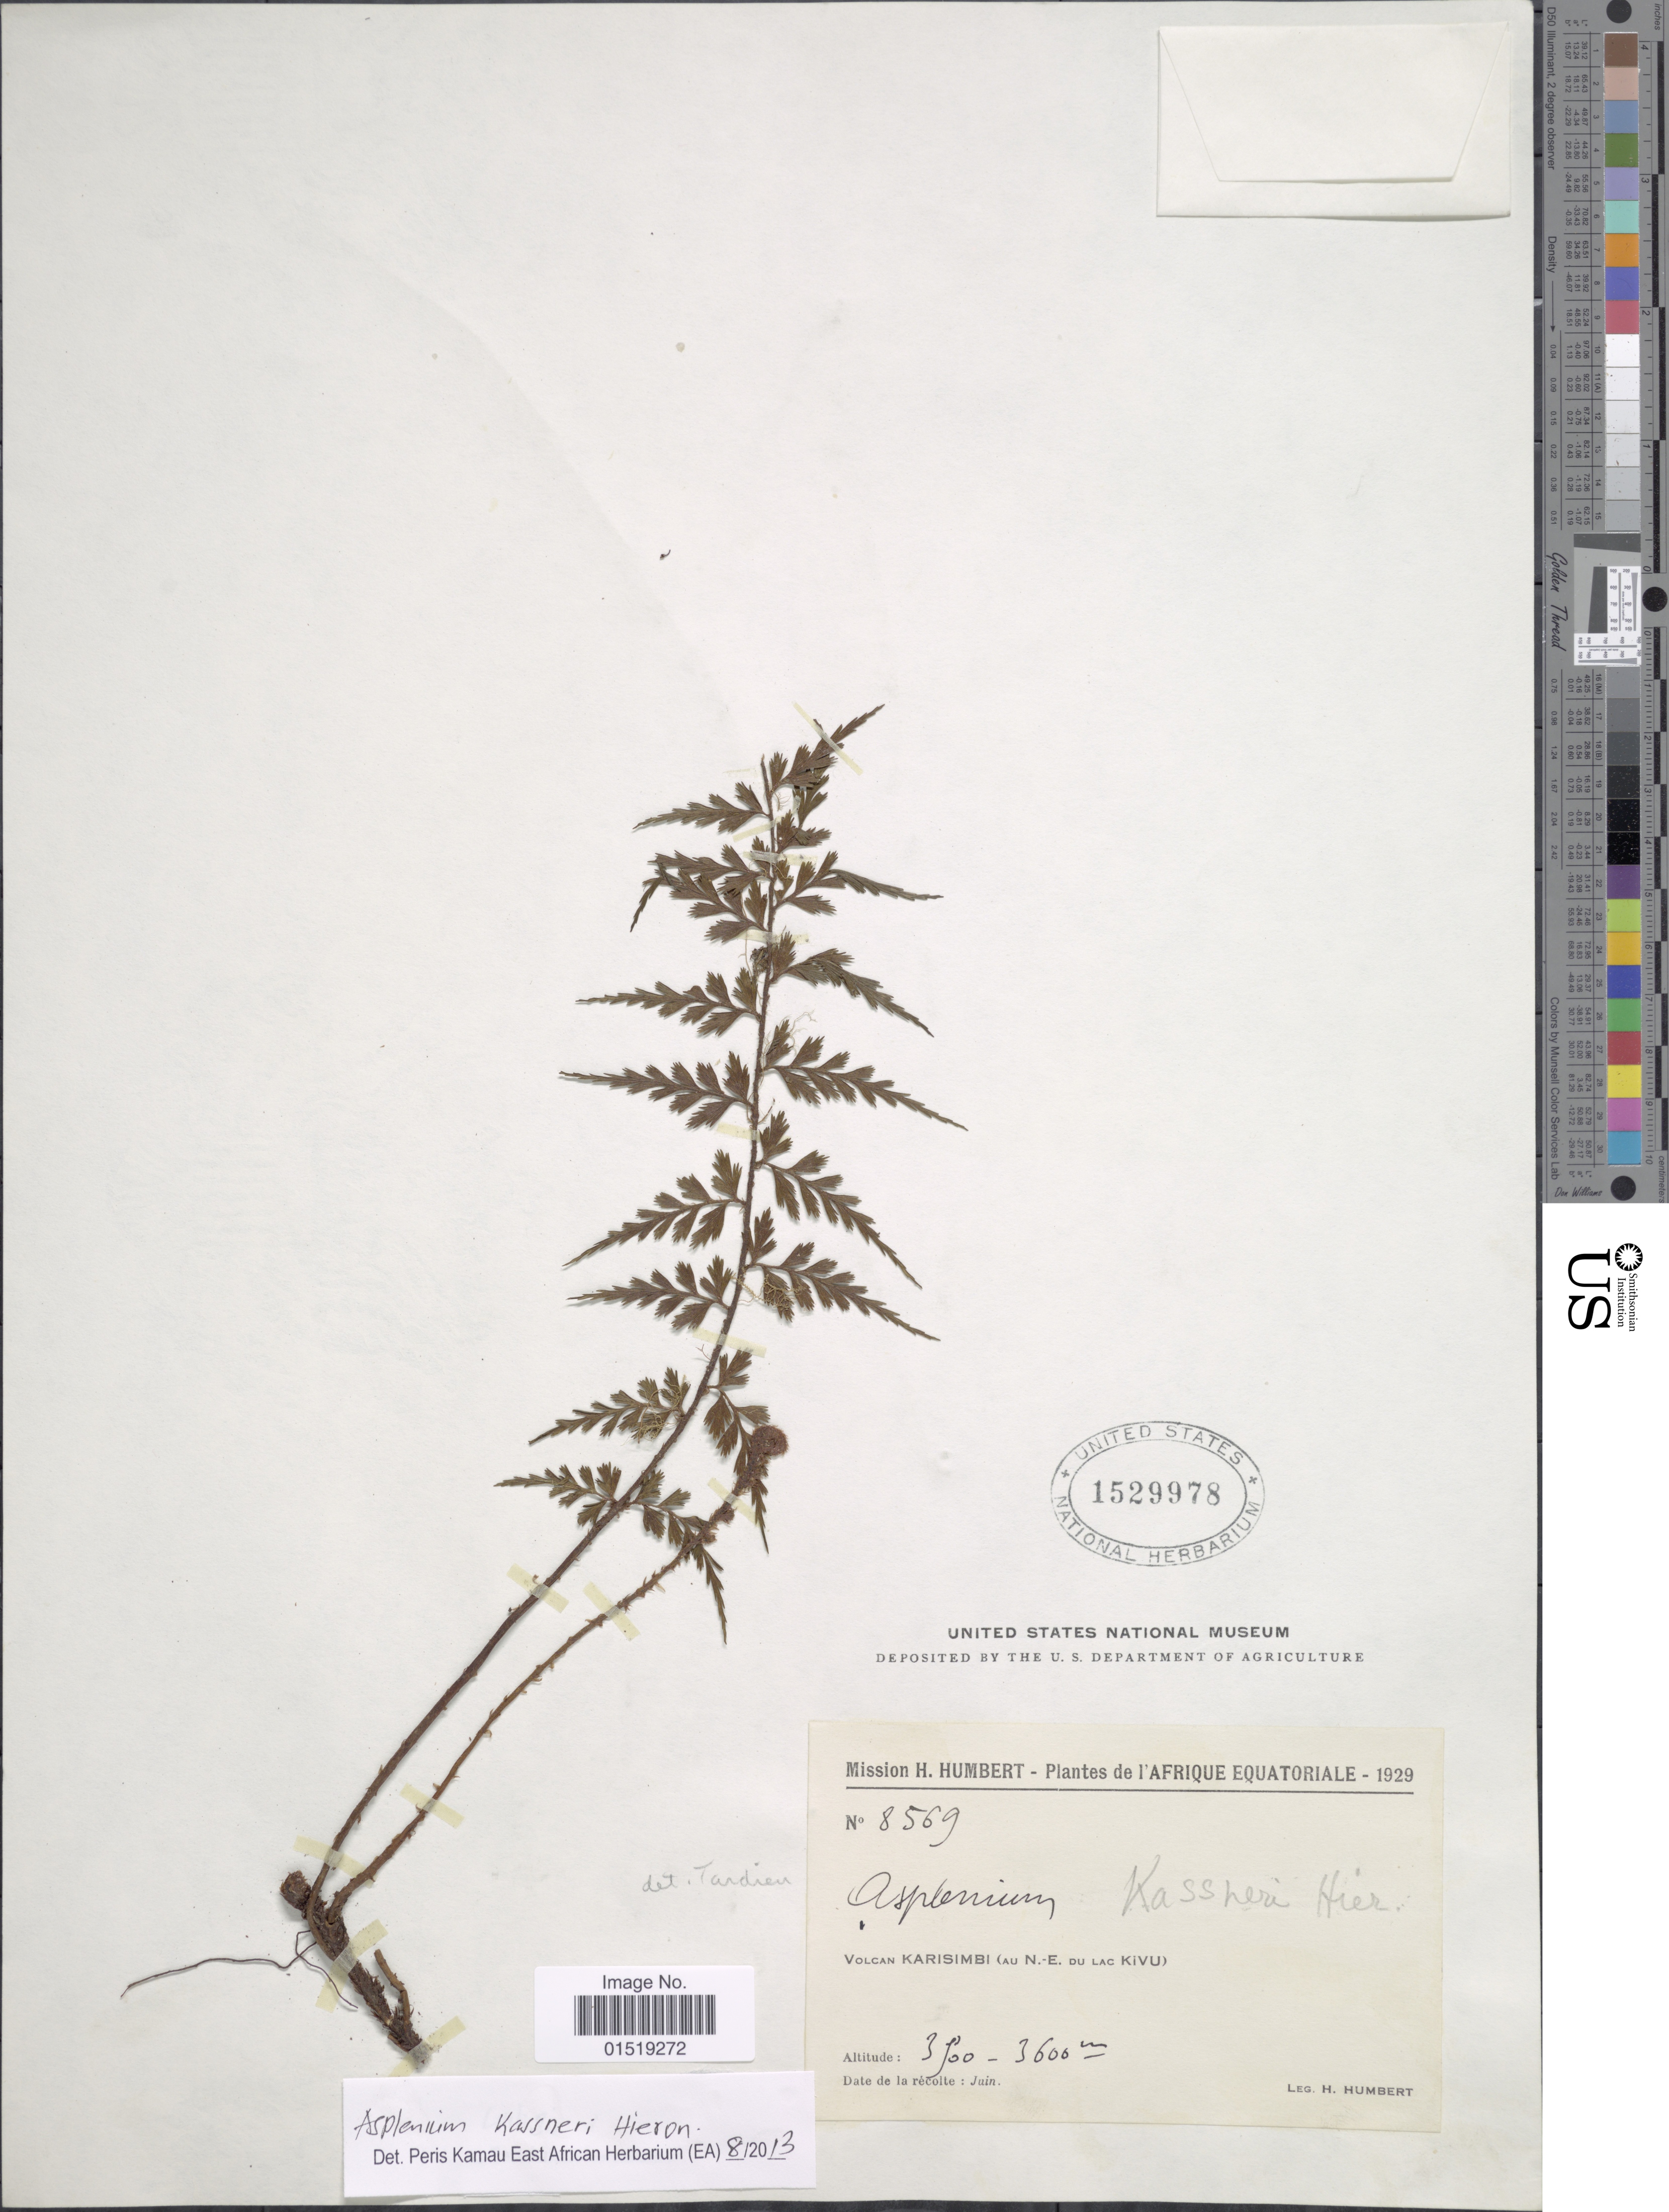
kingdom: Plantae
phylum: Tracheophyta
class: Polypodiopsida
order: Polypodiales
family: Aspleniaceae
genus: Asplenium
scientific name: Asplenium kassneri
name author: Hieron.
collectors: H. Humbert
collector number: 8569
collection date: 1929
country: Congo, Democratic Republic of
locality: Volcan Karisimbi (au N.-E. du lac Kivu).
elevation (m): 3500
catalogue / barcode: US 1529978